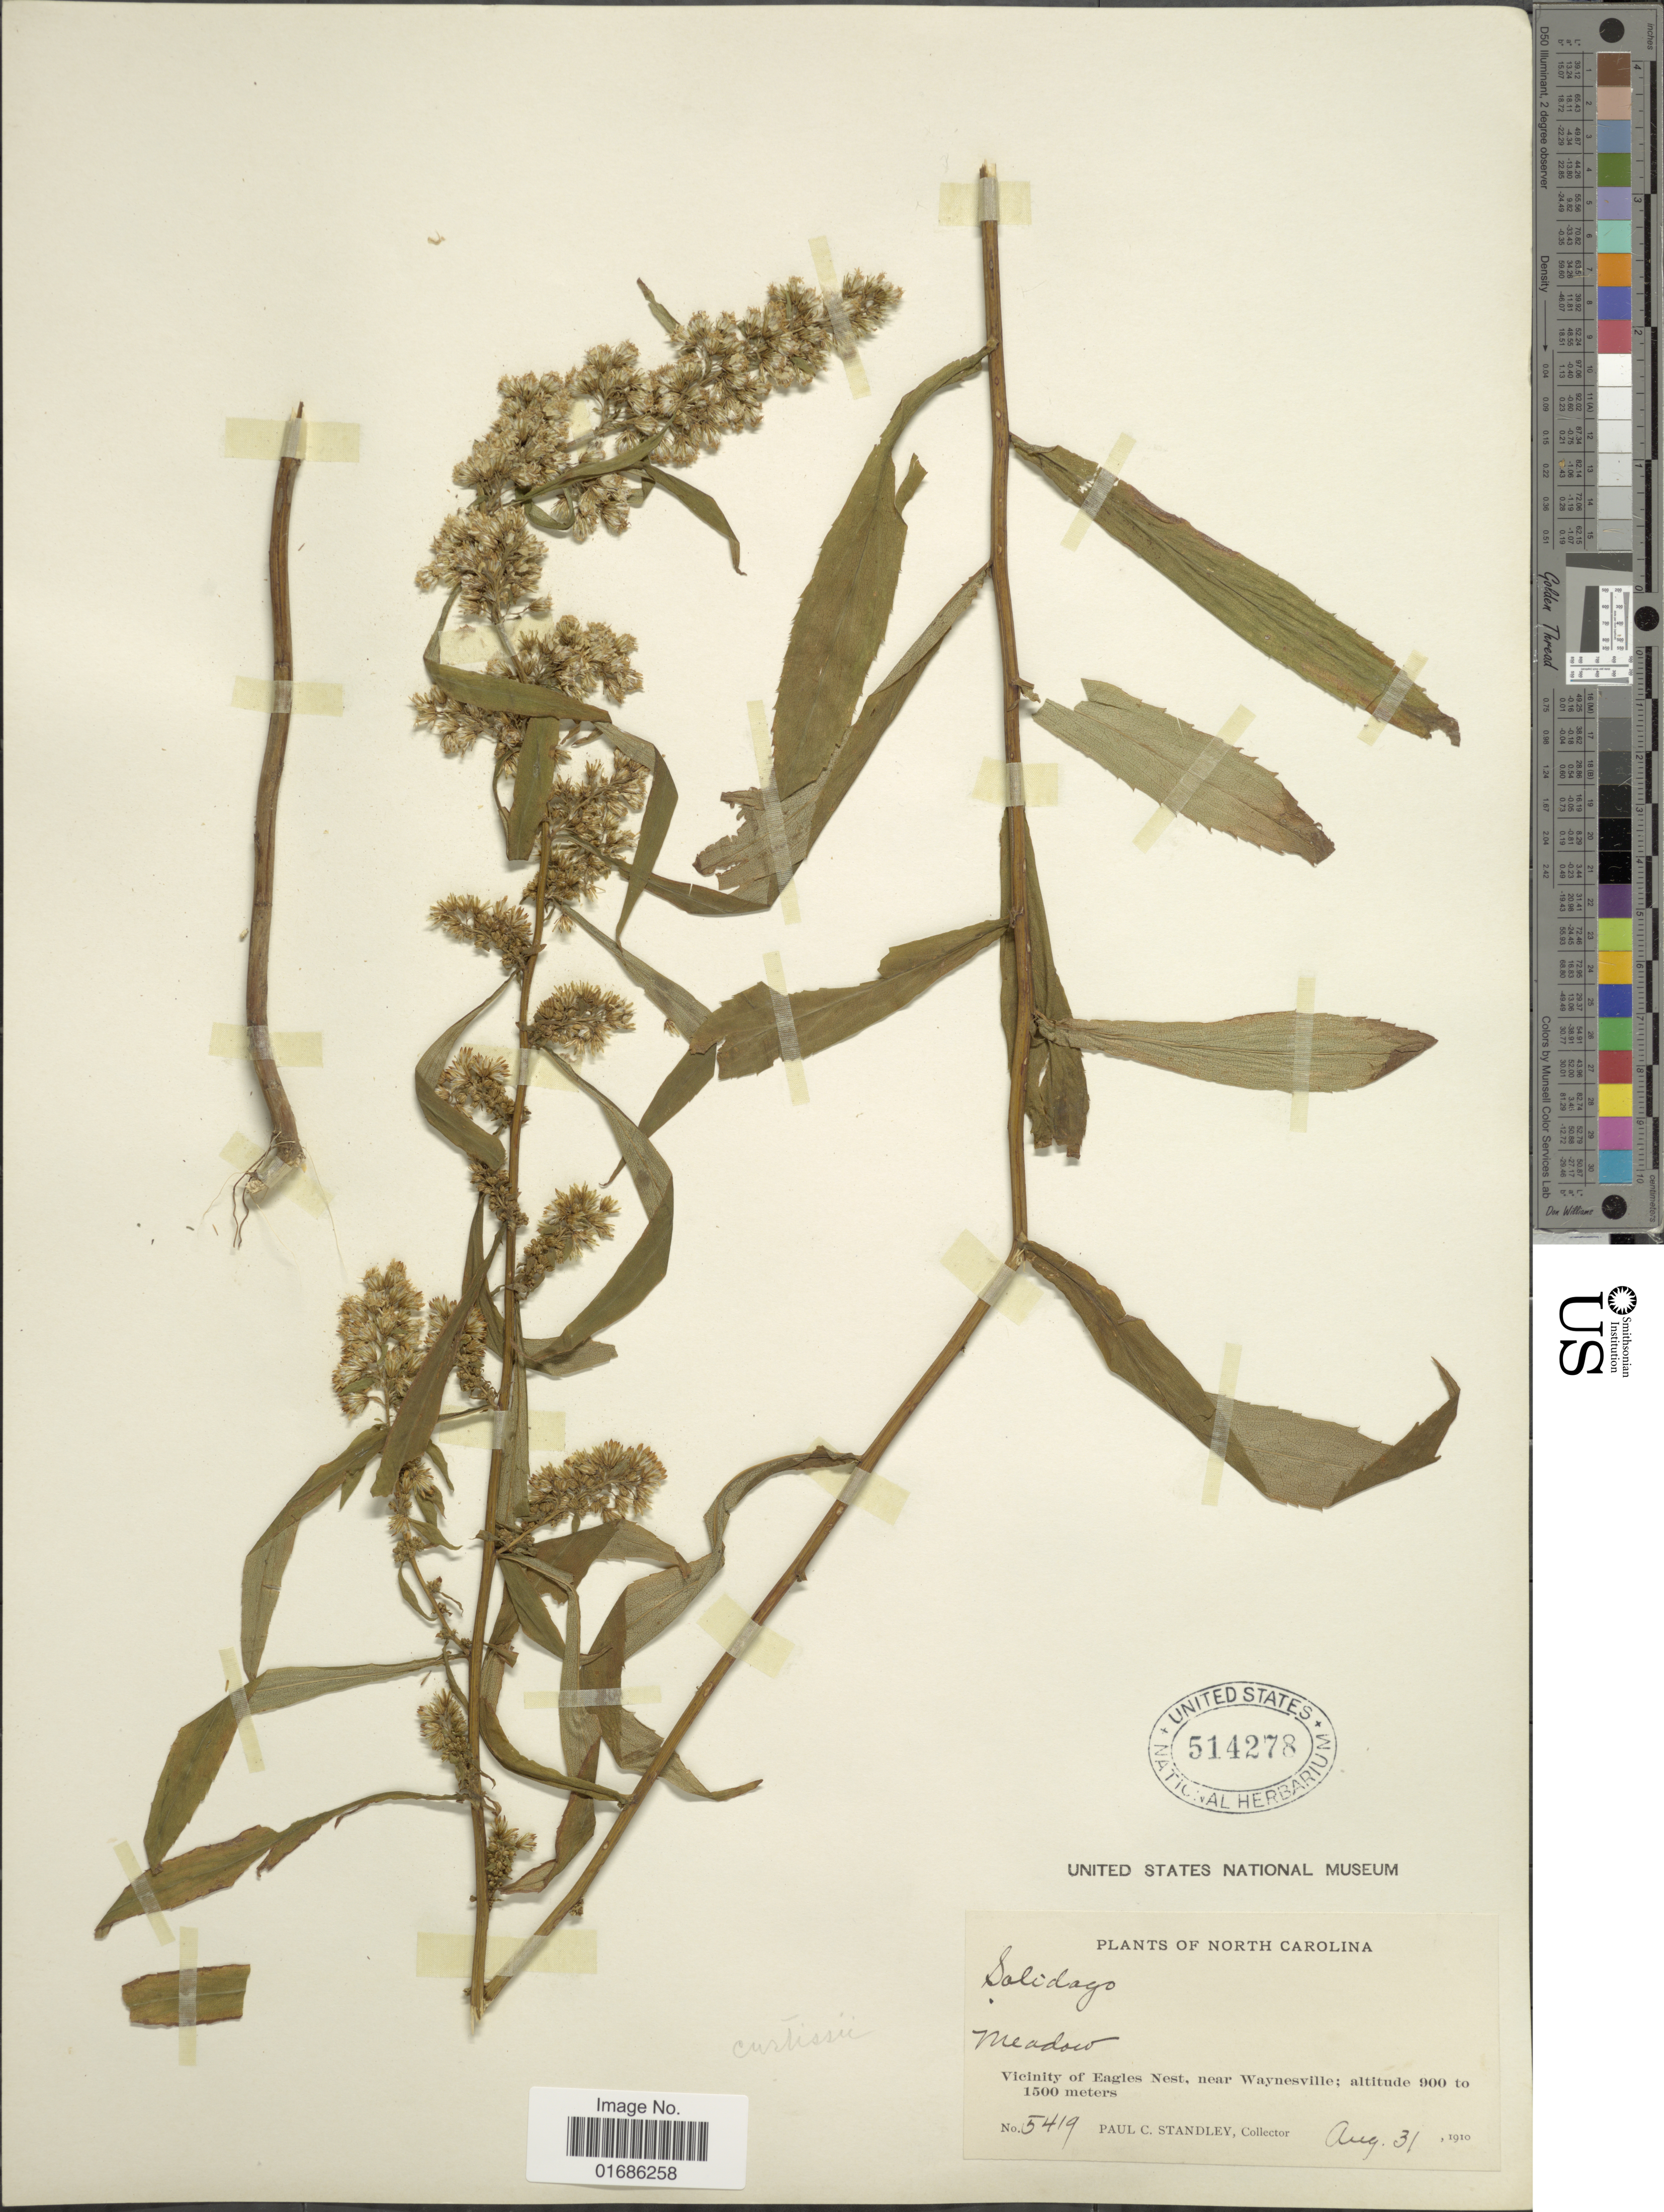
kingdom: Plantae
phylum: Tracheophyta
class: Magnoliopsida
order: Asterales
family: Asteraceae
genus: Solidago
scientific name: Solidago curtisii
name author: Torr. & A. Gray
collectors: P. C. Standley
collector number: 5419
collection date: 1910-08-31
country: United States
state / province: North Carolina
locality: Meadow, Vicinity of Eagles Nest, near Waynesville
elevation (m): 900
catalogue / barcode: US 514278